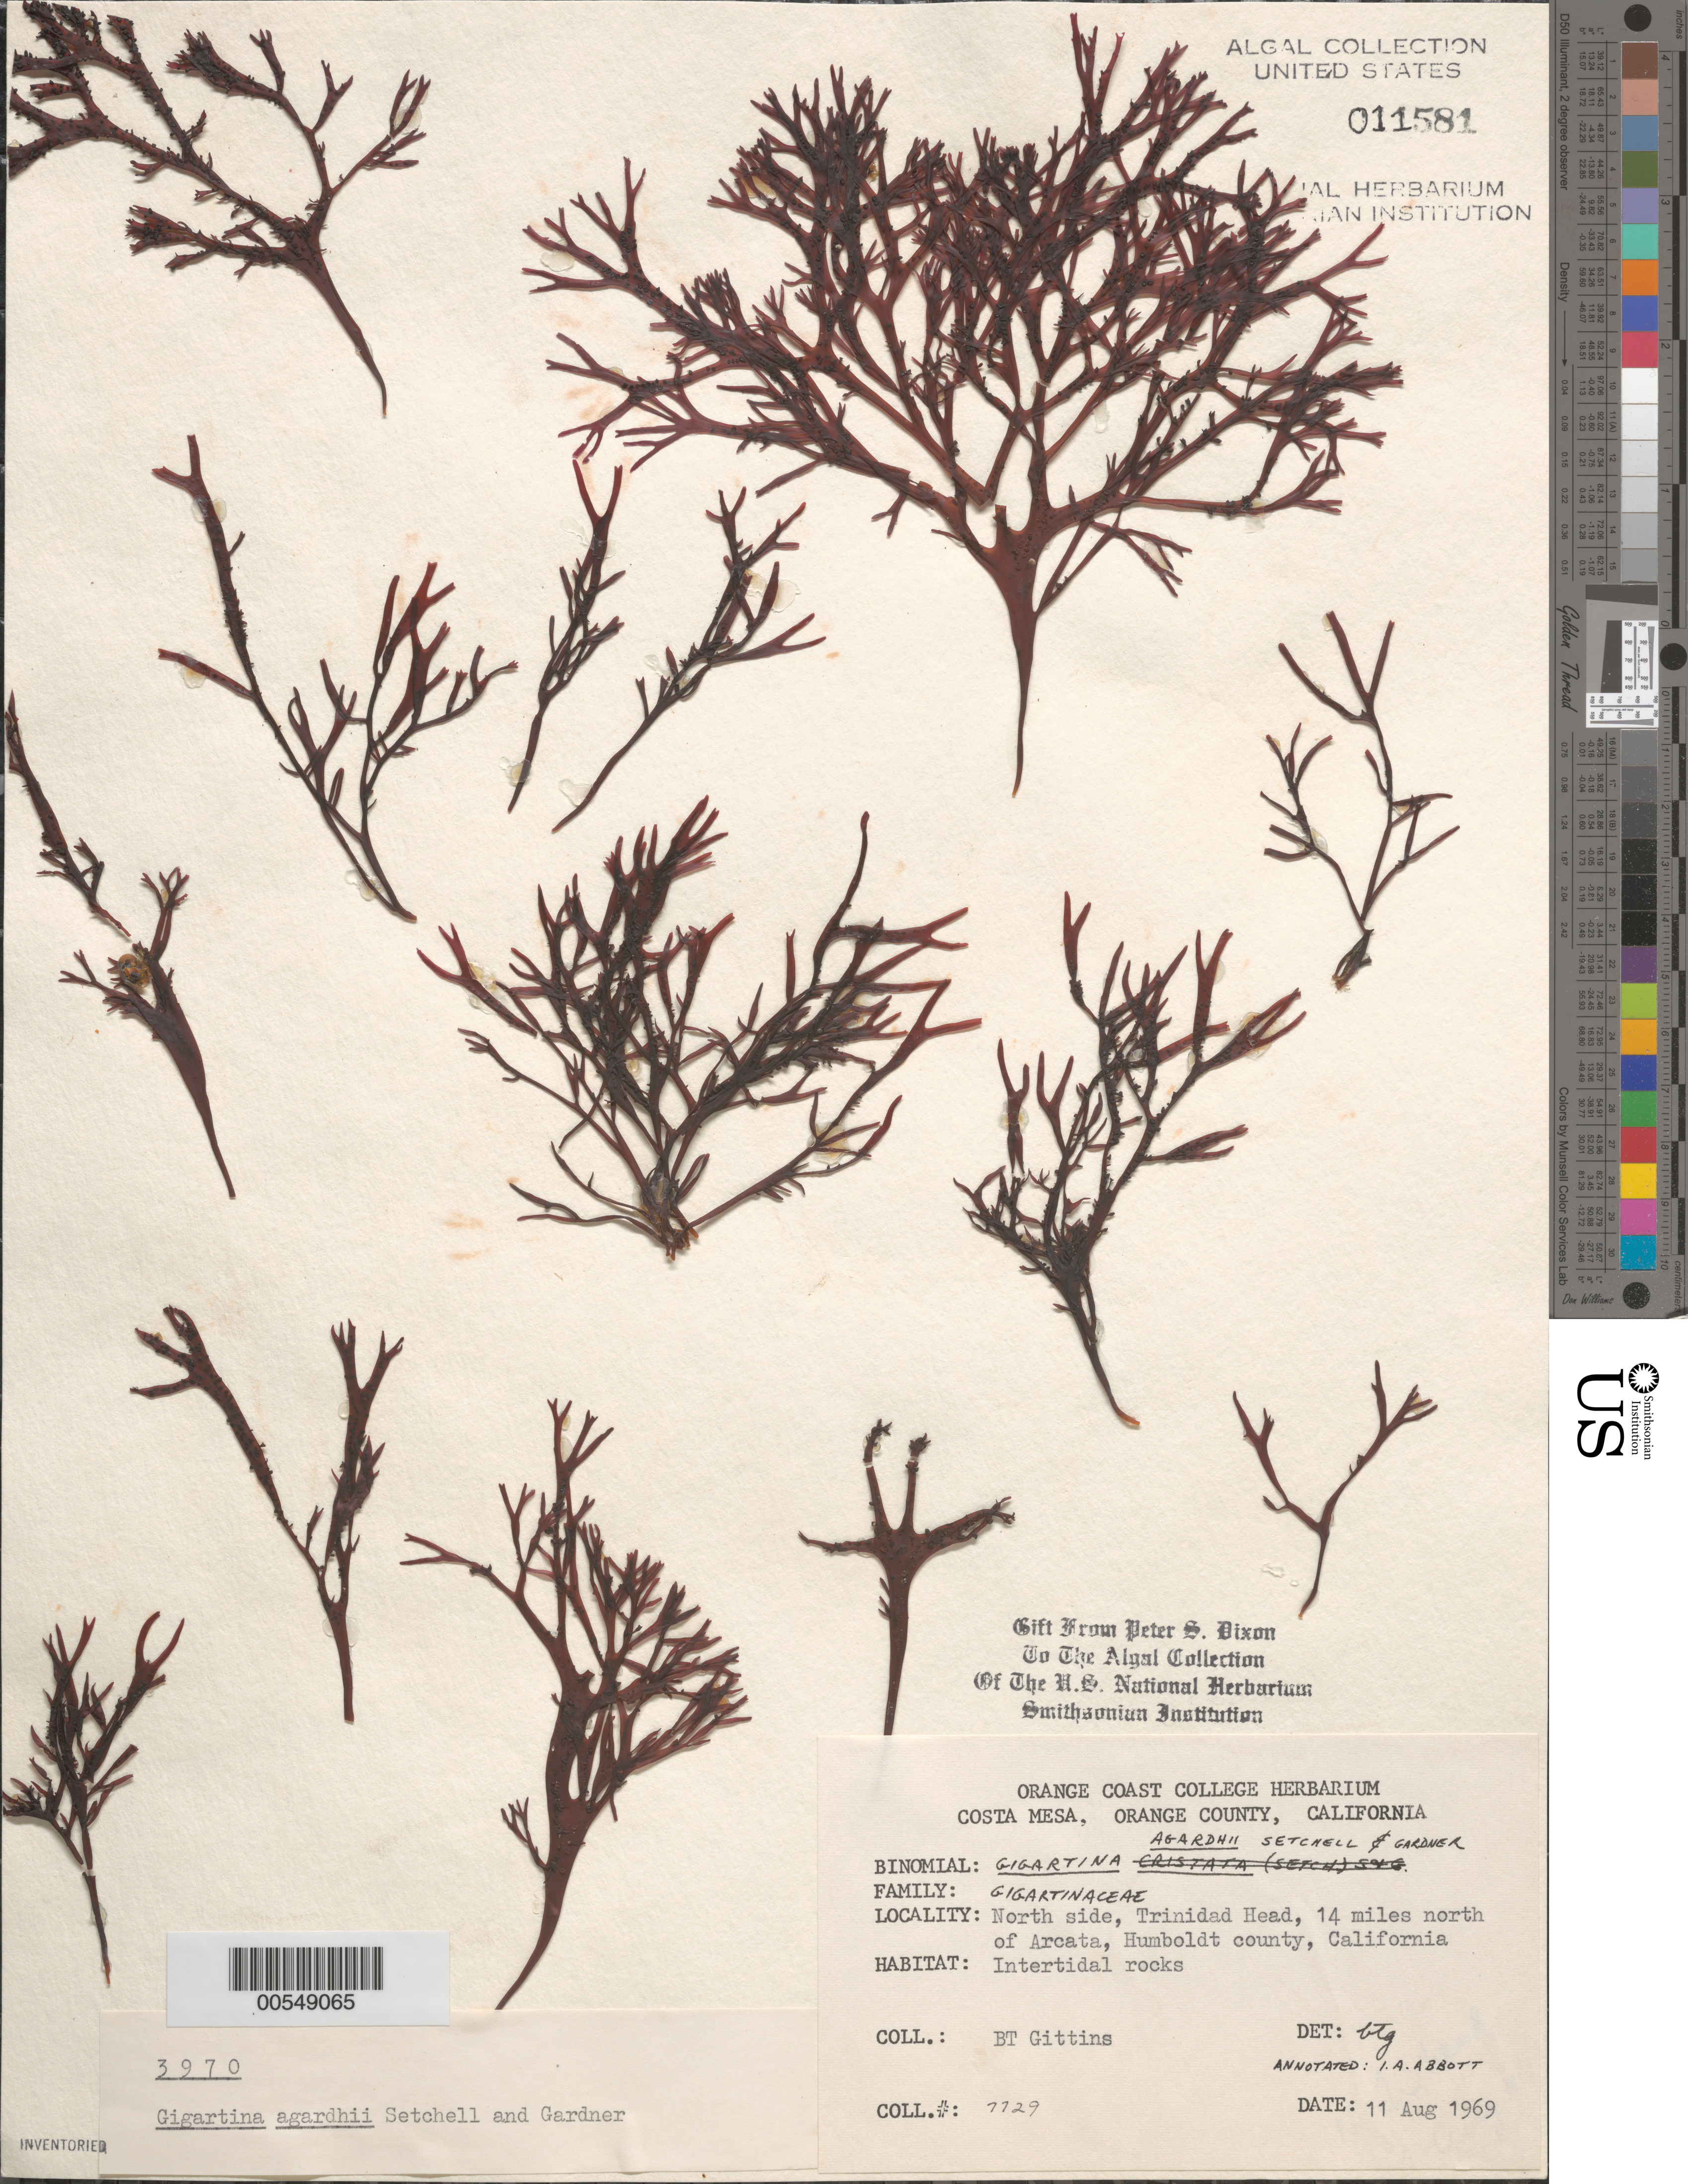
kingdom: Plantae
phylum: Rhodophyta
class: Florideophyceae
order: Gigartinales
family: Phyllophoraceae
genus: Mastocarpus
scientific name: Mastocarpus agardhii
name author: (Setchell & N.L. Gardner) S.C. Lindstrom et al.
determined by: Algae name updating Project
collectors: B. Gittins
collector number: BTG 7729 & PSD 3970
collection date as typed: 11 Aug 1969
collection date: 1969-08-11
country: United States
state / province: California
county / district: Humboldt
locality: Trinidad Head, north of Arcata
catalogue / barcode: US 11581